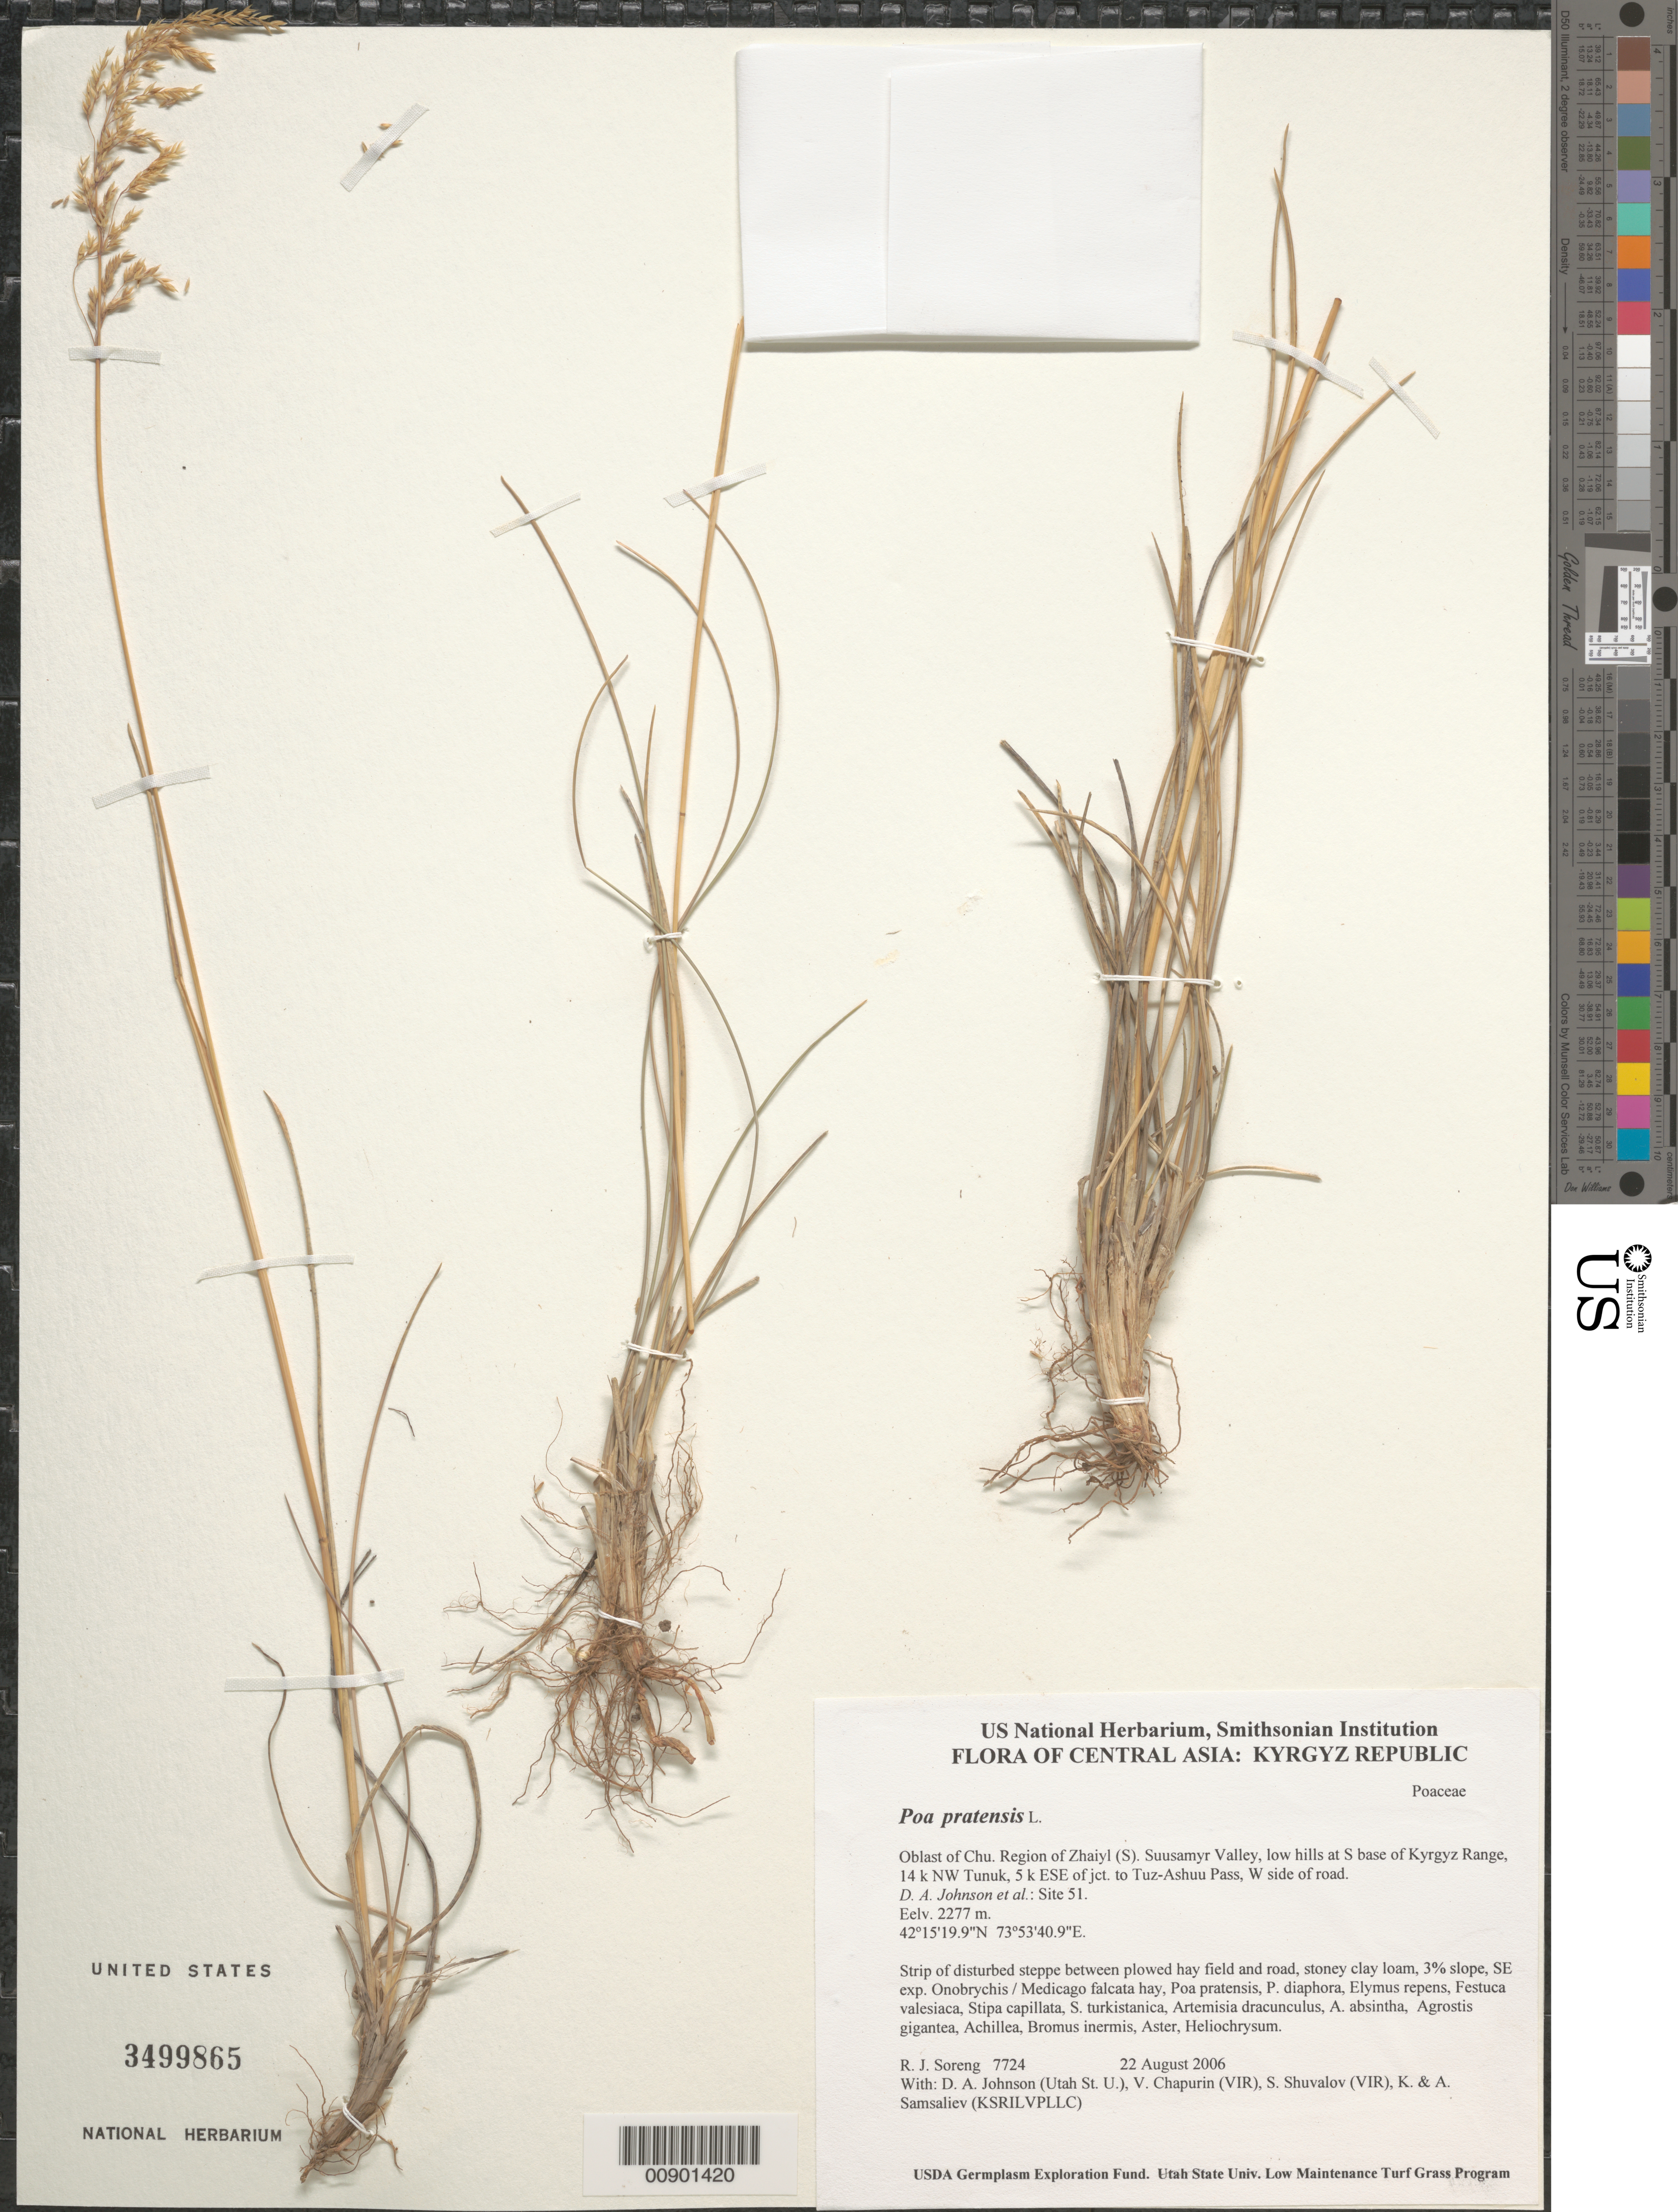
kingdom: Plantae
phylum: Tracheophyta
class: Liliopsida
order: Poales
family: Poaceae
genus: Poa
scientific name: Poa pratensis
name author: L.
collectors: R. J. Soreng, D. Johnson, S. Shuvalov, V. Chapurin, K. Samsaliev & A. Samsaliev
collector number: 7724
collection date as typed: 22 Aug 2006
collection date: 2006-08-22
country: Kyrgyzstan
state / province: Chu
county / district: Zhaiyl (S)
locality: Suusamyr Valley, low hills at S base of Kyrgyz Range, 14 km NW Tunuk, 5 km ESE of jct. to Tuz-Ashuu Pass, W side of road.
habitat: Strip of disturbed steppe between plowed hay field and road, stoney clay loam, 3% slope, SE exp.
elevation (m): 2277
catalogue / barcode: US 3499865